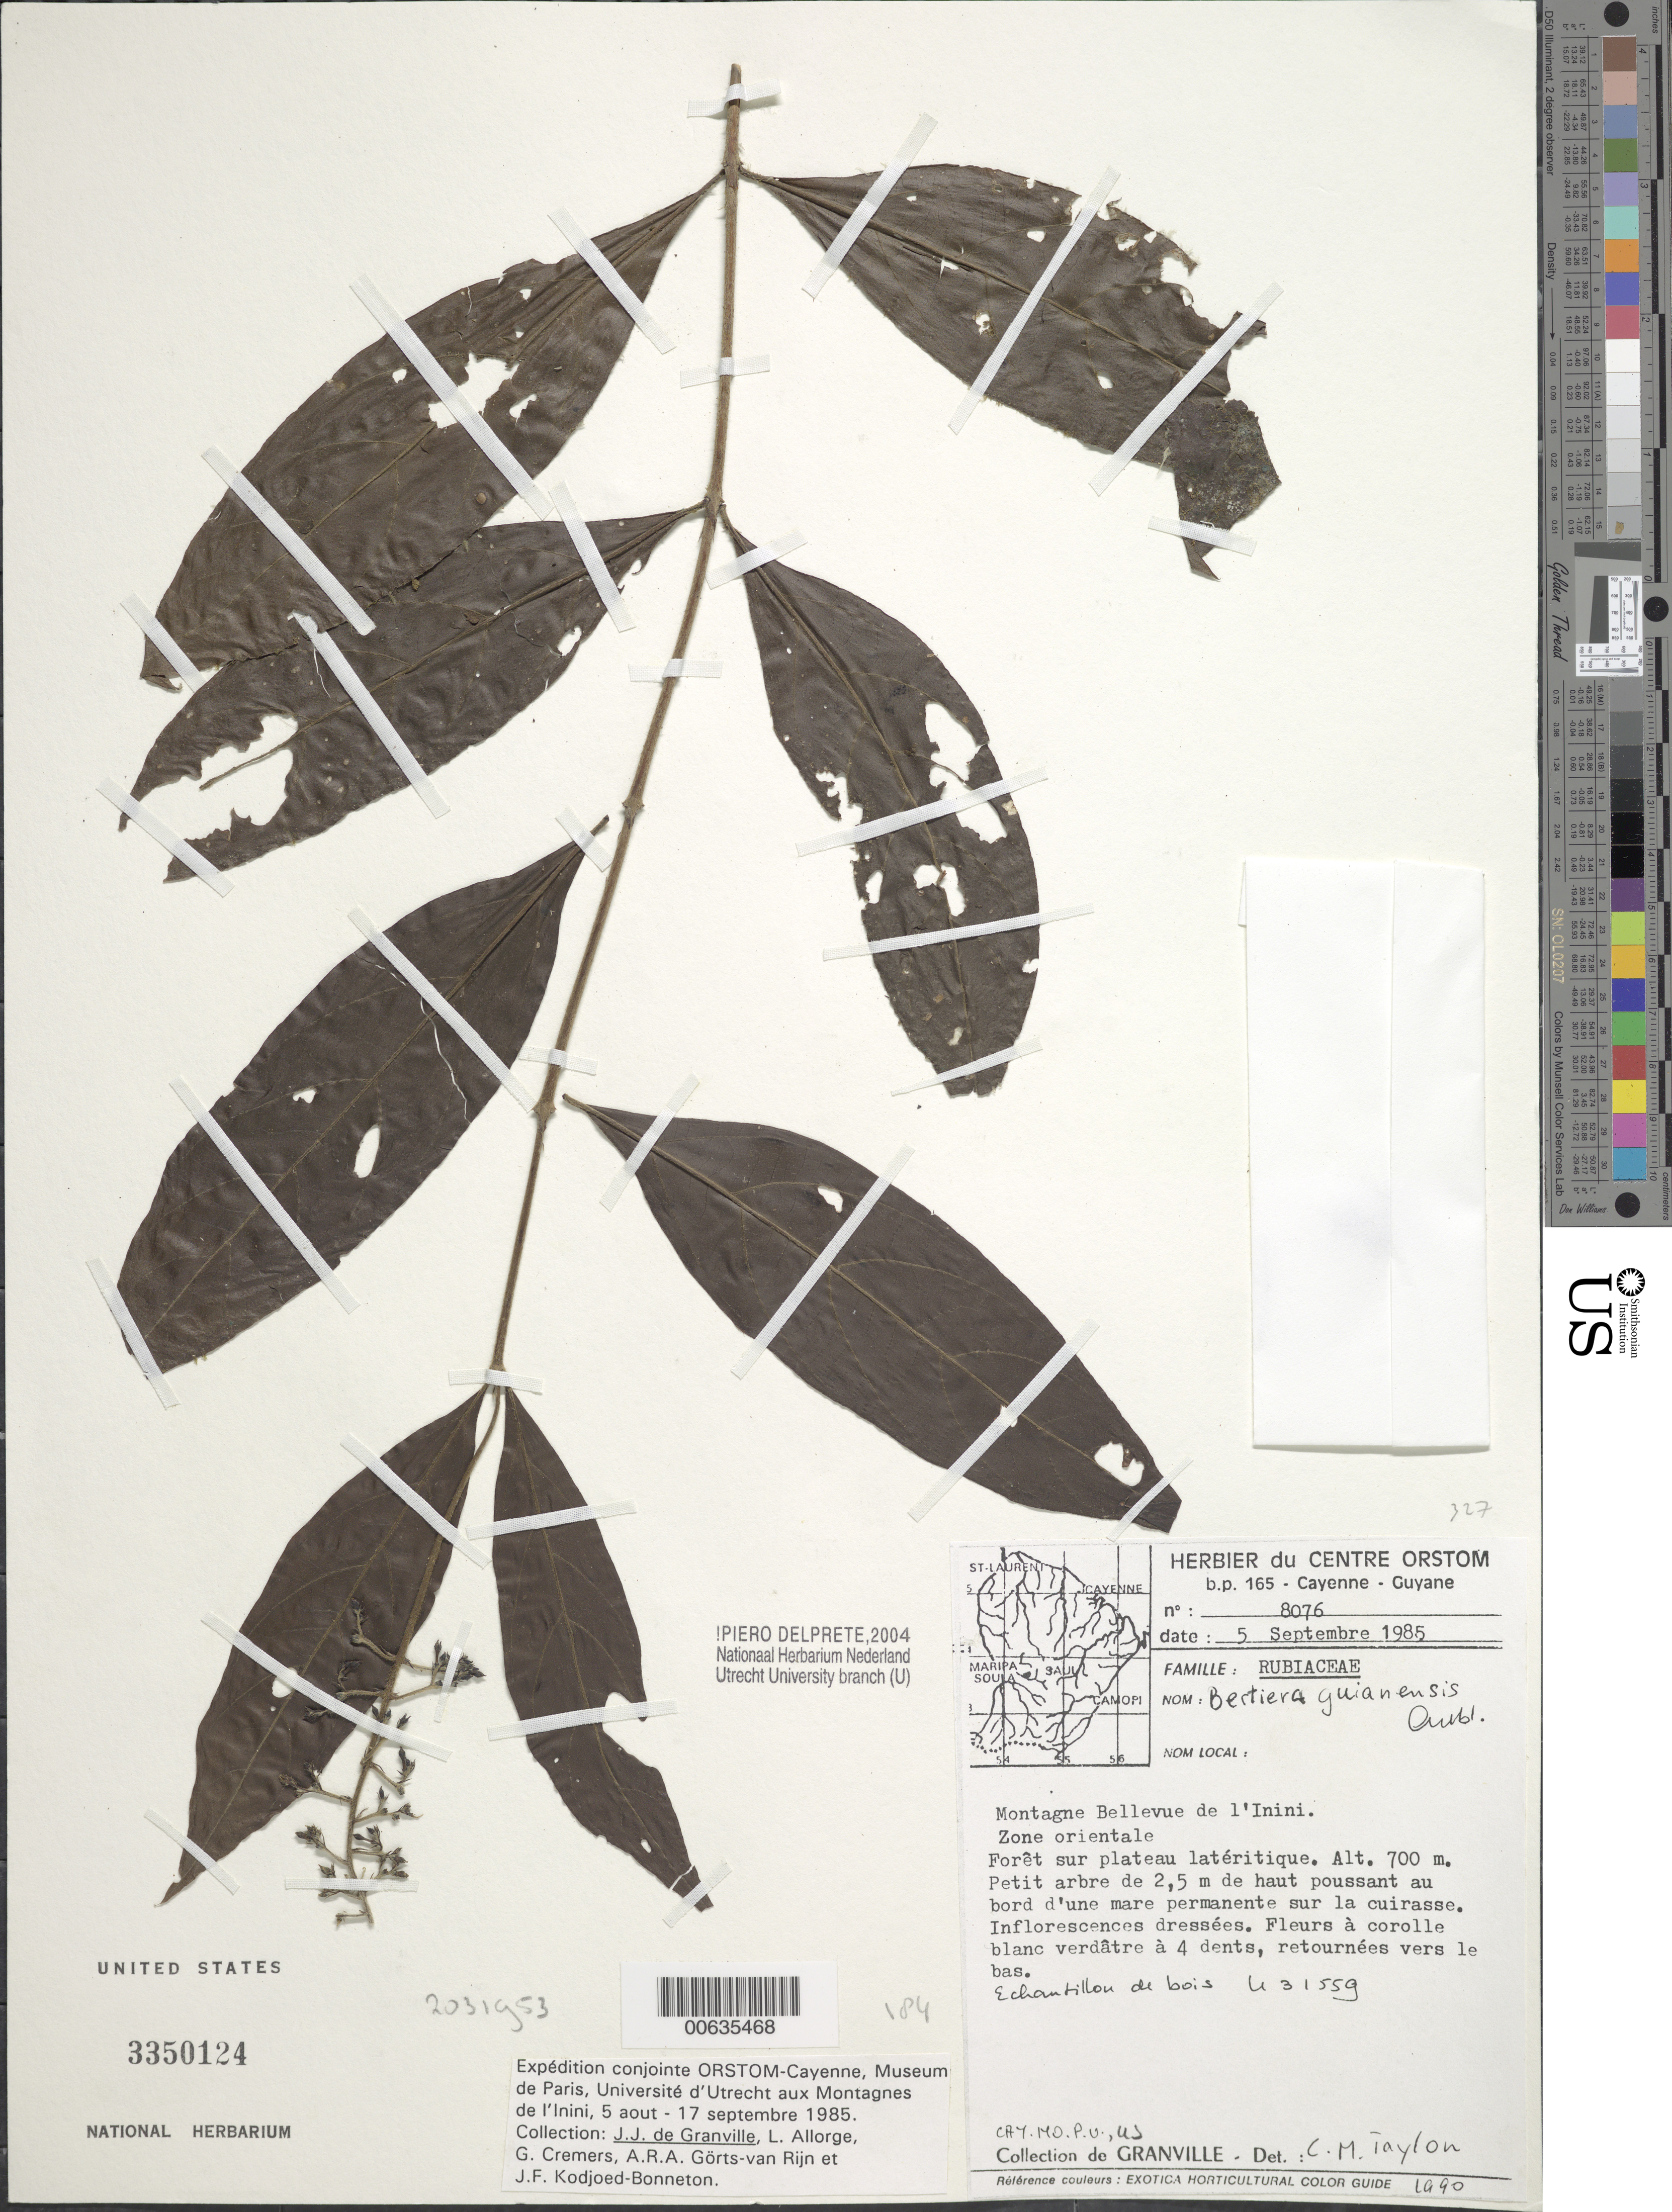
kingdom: Plantae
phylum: Tracheophyta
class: Magnoliopsida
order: Gentianales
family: Rubiaceae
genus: Bertiera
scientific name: Bertiera guianensis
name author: Aubl.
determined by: Taylor, Charlotte M.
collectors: J.-J. de Granville, L. Allorge, G. Cremers, A. .R. A. Görts-van Rijn & J. Kodjoed-Bonneton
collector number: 8076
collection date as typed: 5-Sep-85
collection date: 1985-09-05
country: French Guiana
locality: Montagnes Bellevue de l'Inini, zone orientale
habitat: Forêt sur plateau latéritique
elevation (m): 700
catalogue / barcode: US 3350124